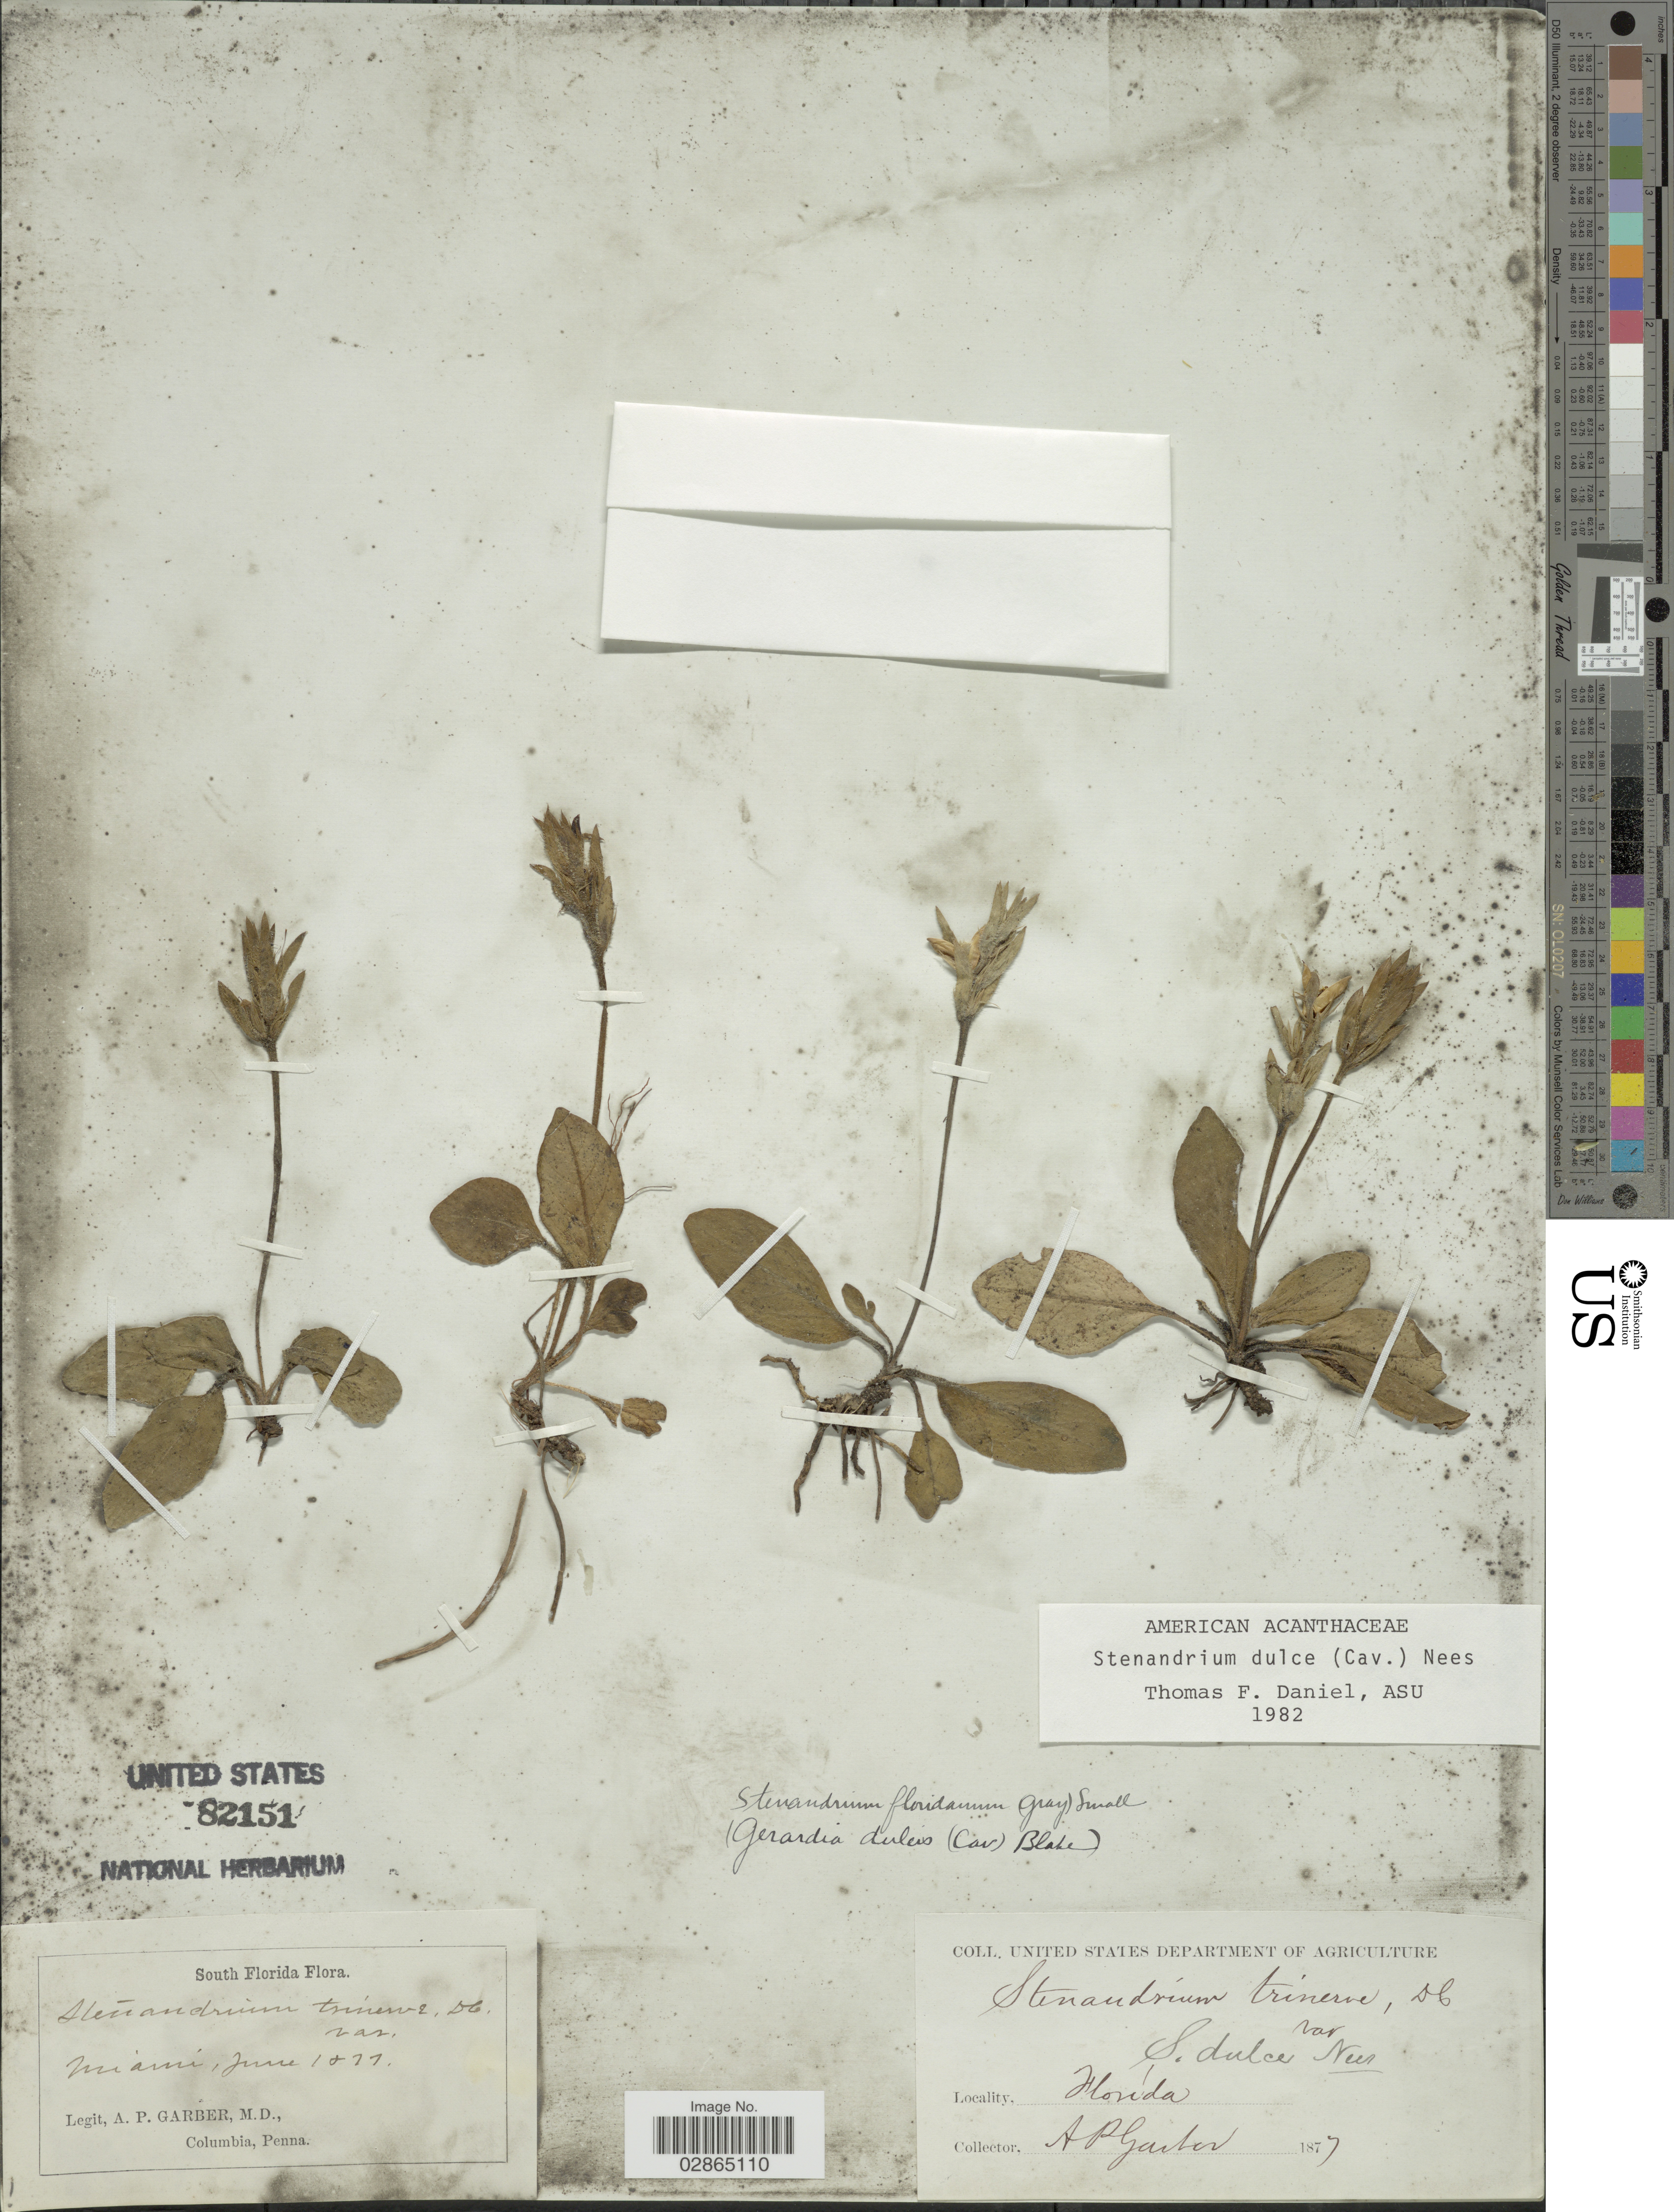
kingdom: Plantae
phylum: Tracheophyta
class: Magnoliopsida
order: Lamiales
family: Acanthaceae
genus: Stenandrium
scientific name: Stenandrium floridanum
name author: (A. Gray) Small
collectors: A. P. Garber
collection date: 1877-06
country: United States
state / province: Florida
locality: South Florida. Miami.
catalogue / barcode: US 82151